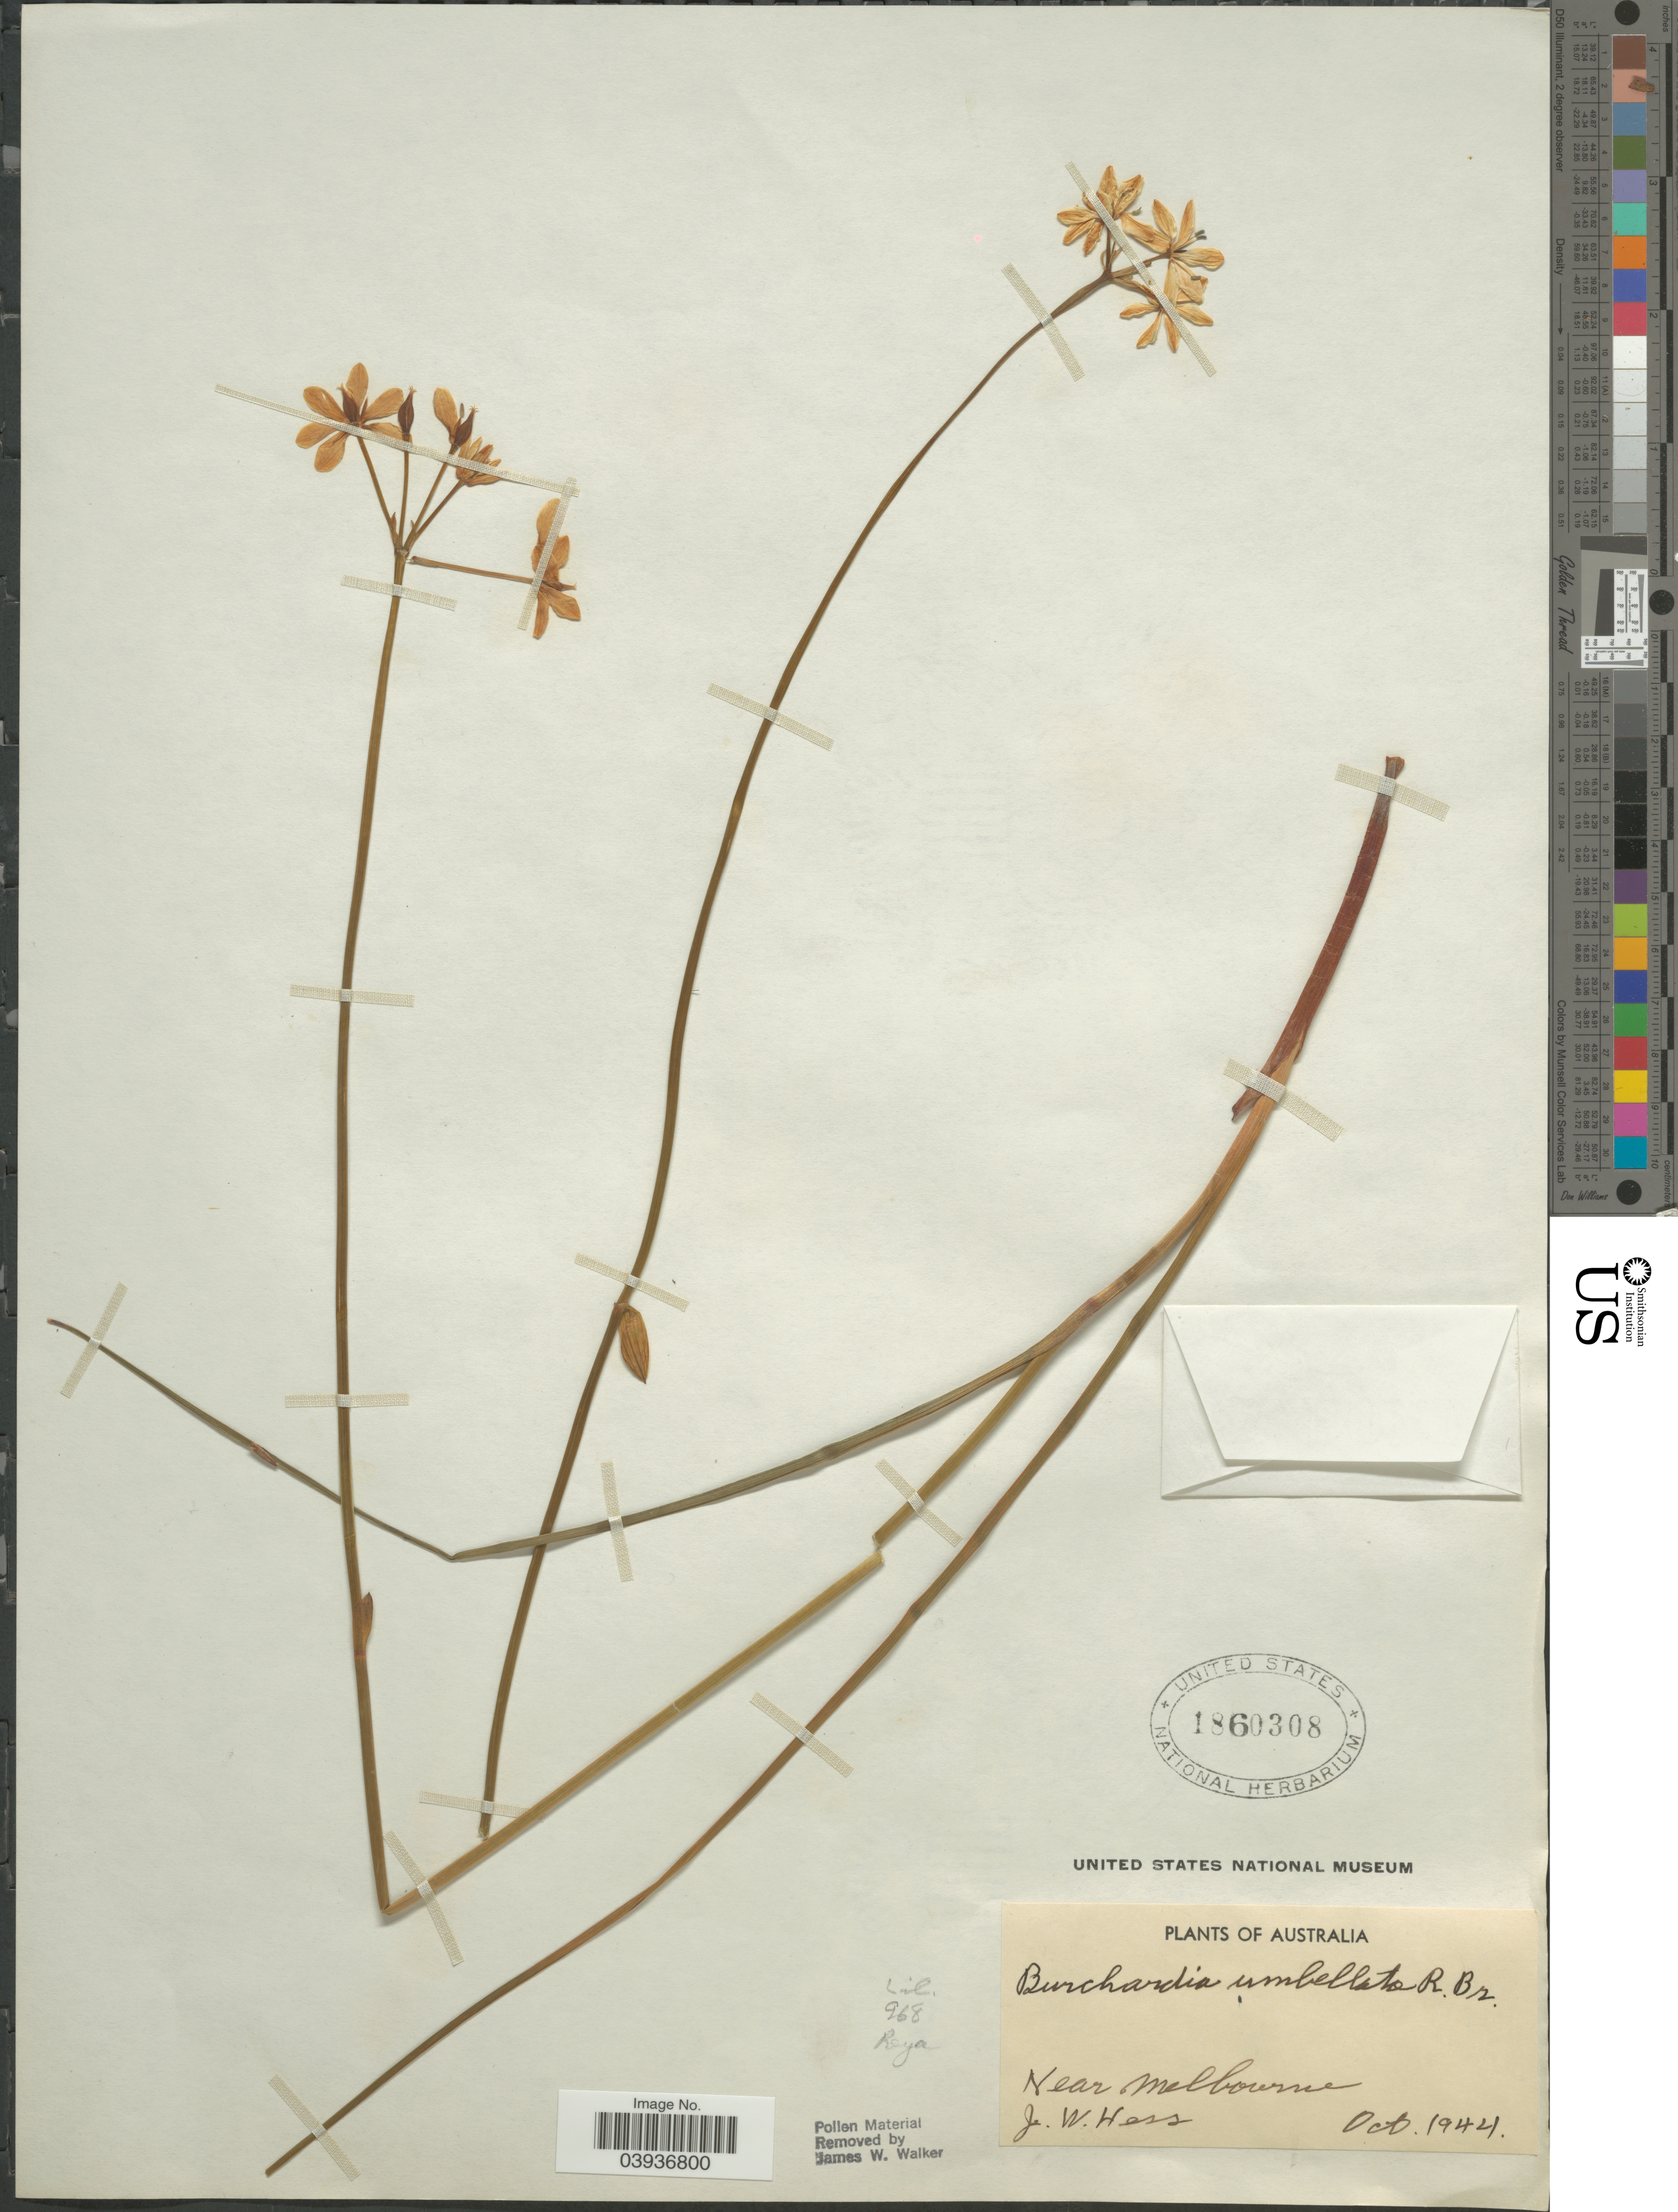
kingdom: Plantae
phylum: Tracheophyta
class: Liliopsida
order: Liliales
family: Colchicaceae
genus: Burchardia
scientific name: Burchardia umbellata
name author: R. Br.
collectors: J. Hess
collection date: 1944-10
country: Australia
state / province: Victoria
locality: Near Melbourne.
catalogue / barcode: US 1860308